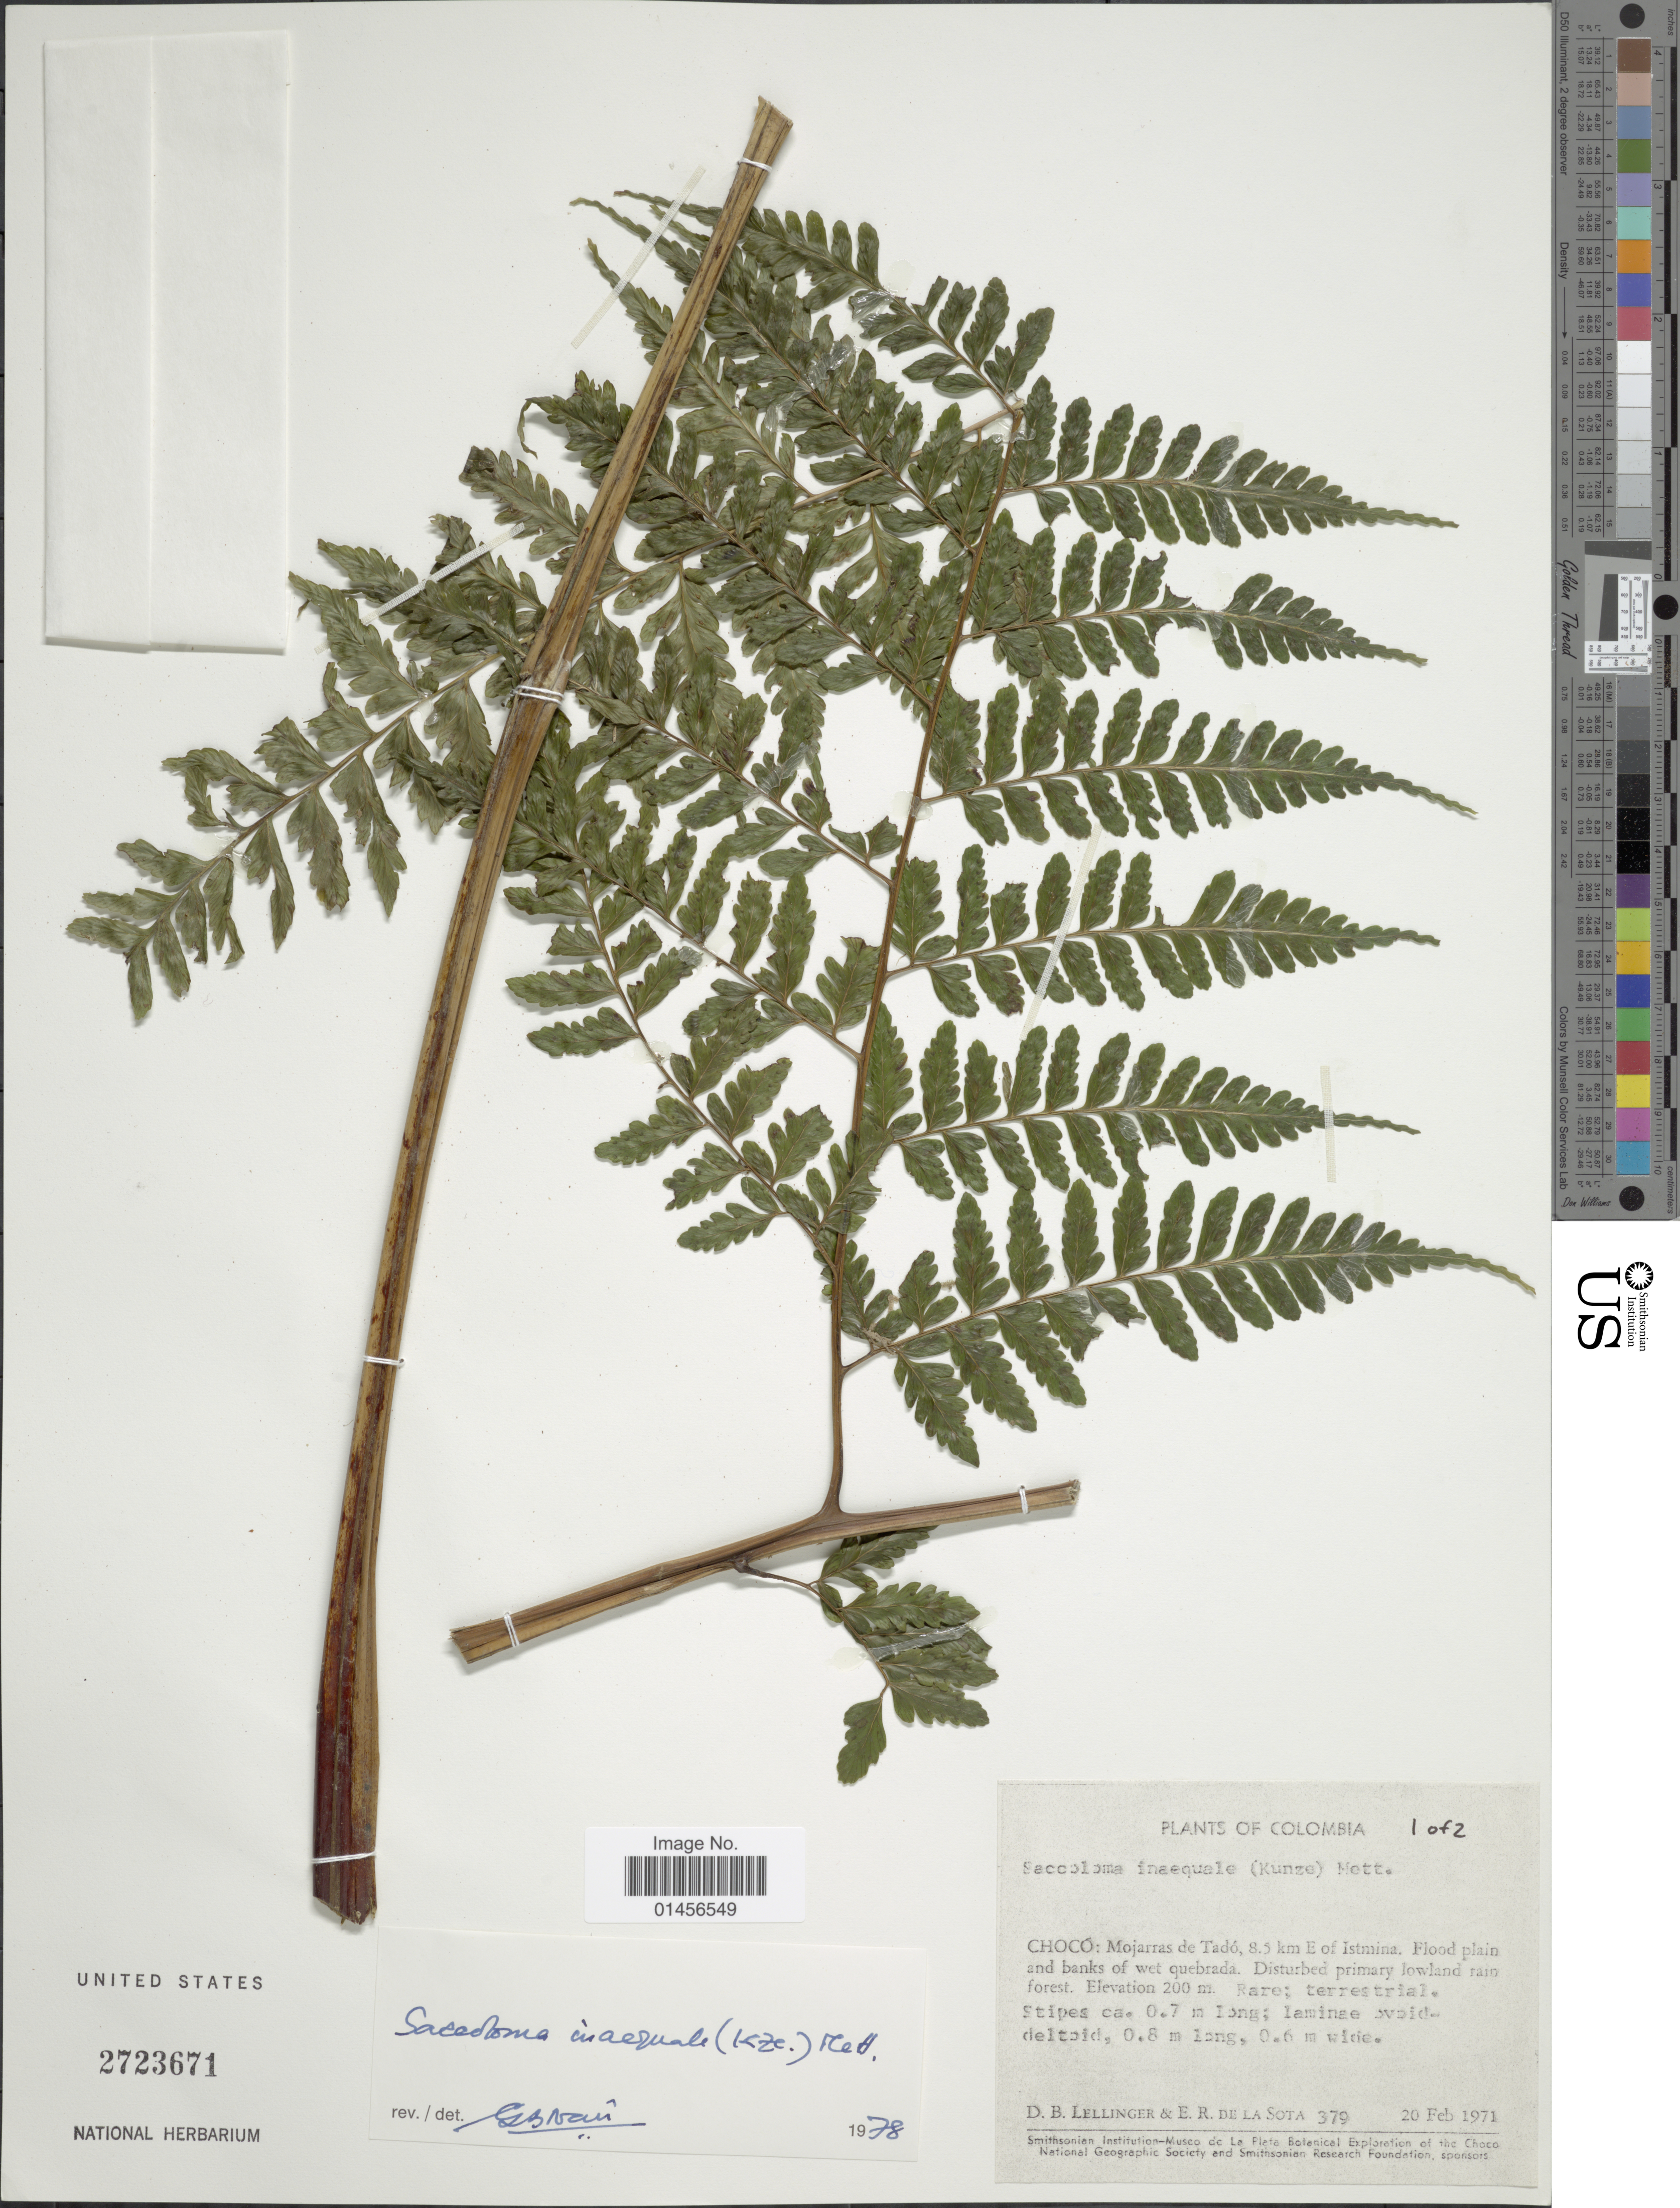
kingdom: Plantae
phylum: Tracheophyta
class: Polypodiopsida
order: Polypodiales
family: Saccolomataceae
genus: Saccoloma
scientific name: Saccoloma inaequale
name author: (Kunze) Mett.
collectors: D. B. Lellinger & E. R. de la Sota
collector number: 379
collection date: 1971-02-20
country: Colombia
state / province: Chocó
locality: Mojarras de Tado 8.5 km E of Istmina, Flood plain and banks of wet quebrada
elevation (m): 200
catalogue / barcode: US 2723671